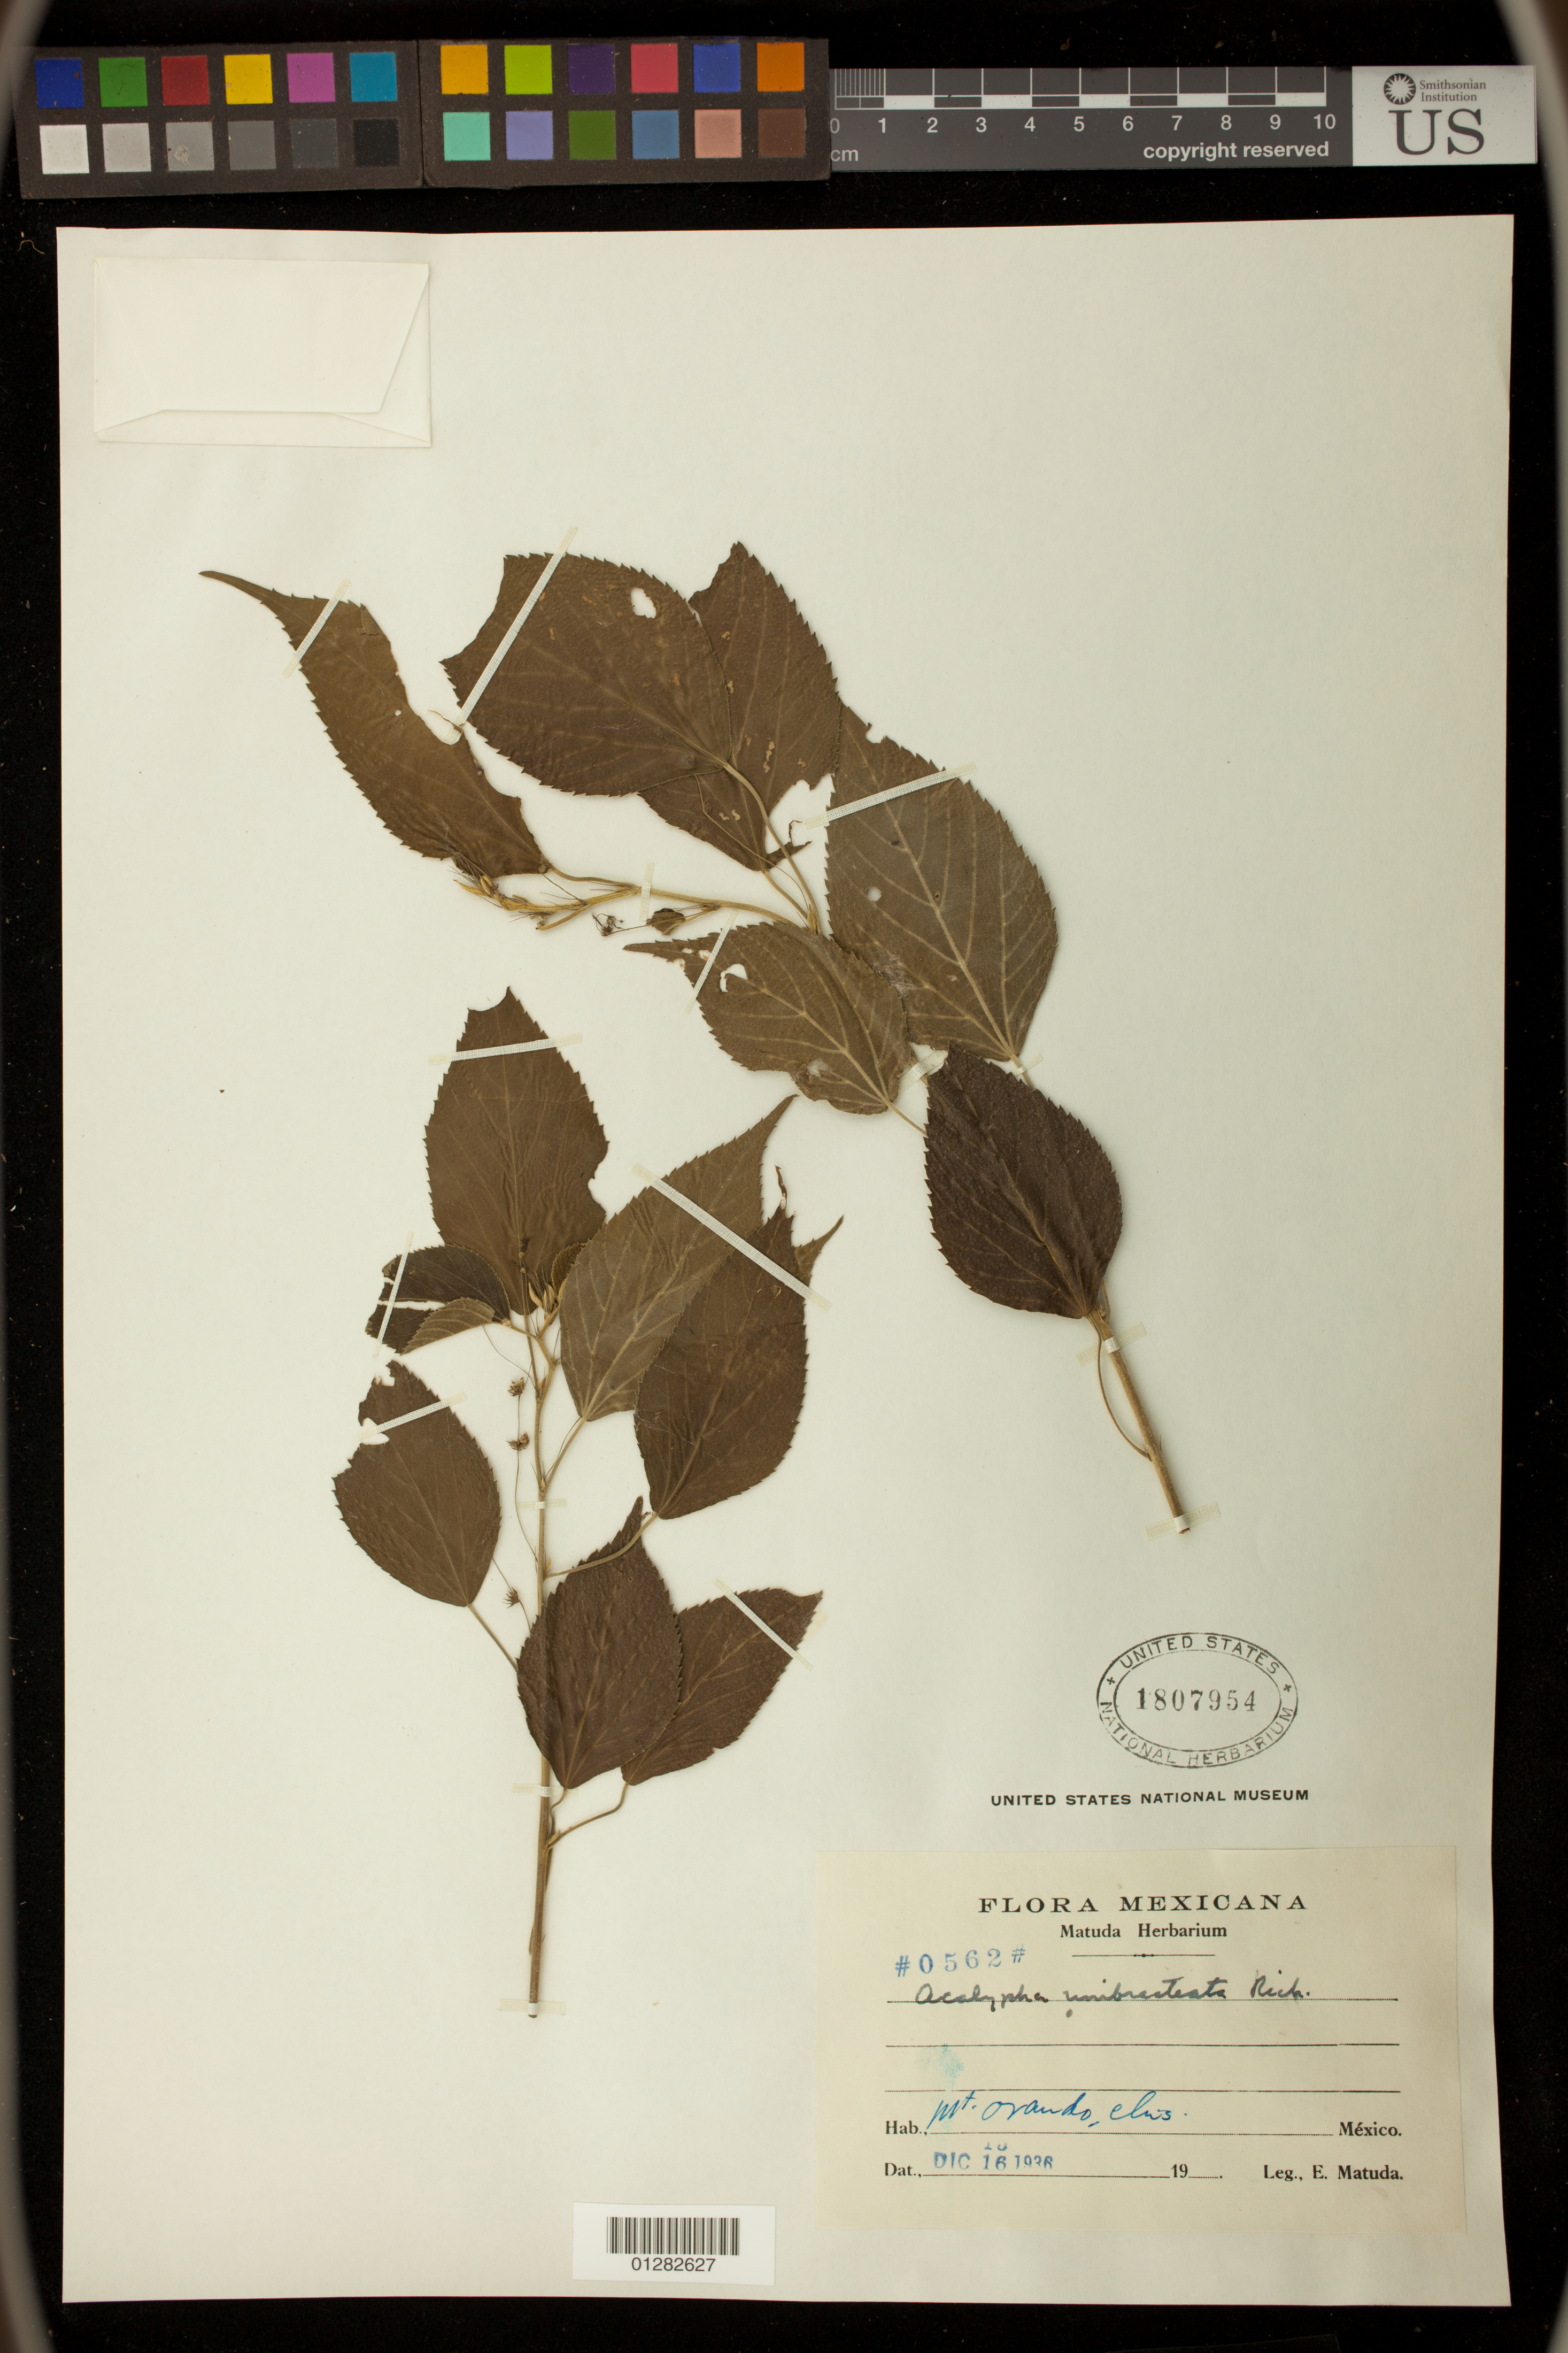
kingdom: Plantae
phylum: Tracheophyta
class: Magnoliopsida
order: Malpighiales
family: Euphorbiaceae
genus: Acalypha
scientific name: Acalypha unibracteata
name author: Müll. Arg.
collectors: E. W. Nelson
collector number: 0562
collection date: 1936-12-16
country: Mexico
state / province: Chiapas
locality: Mt. Ovando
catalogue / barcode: US 1807954